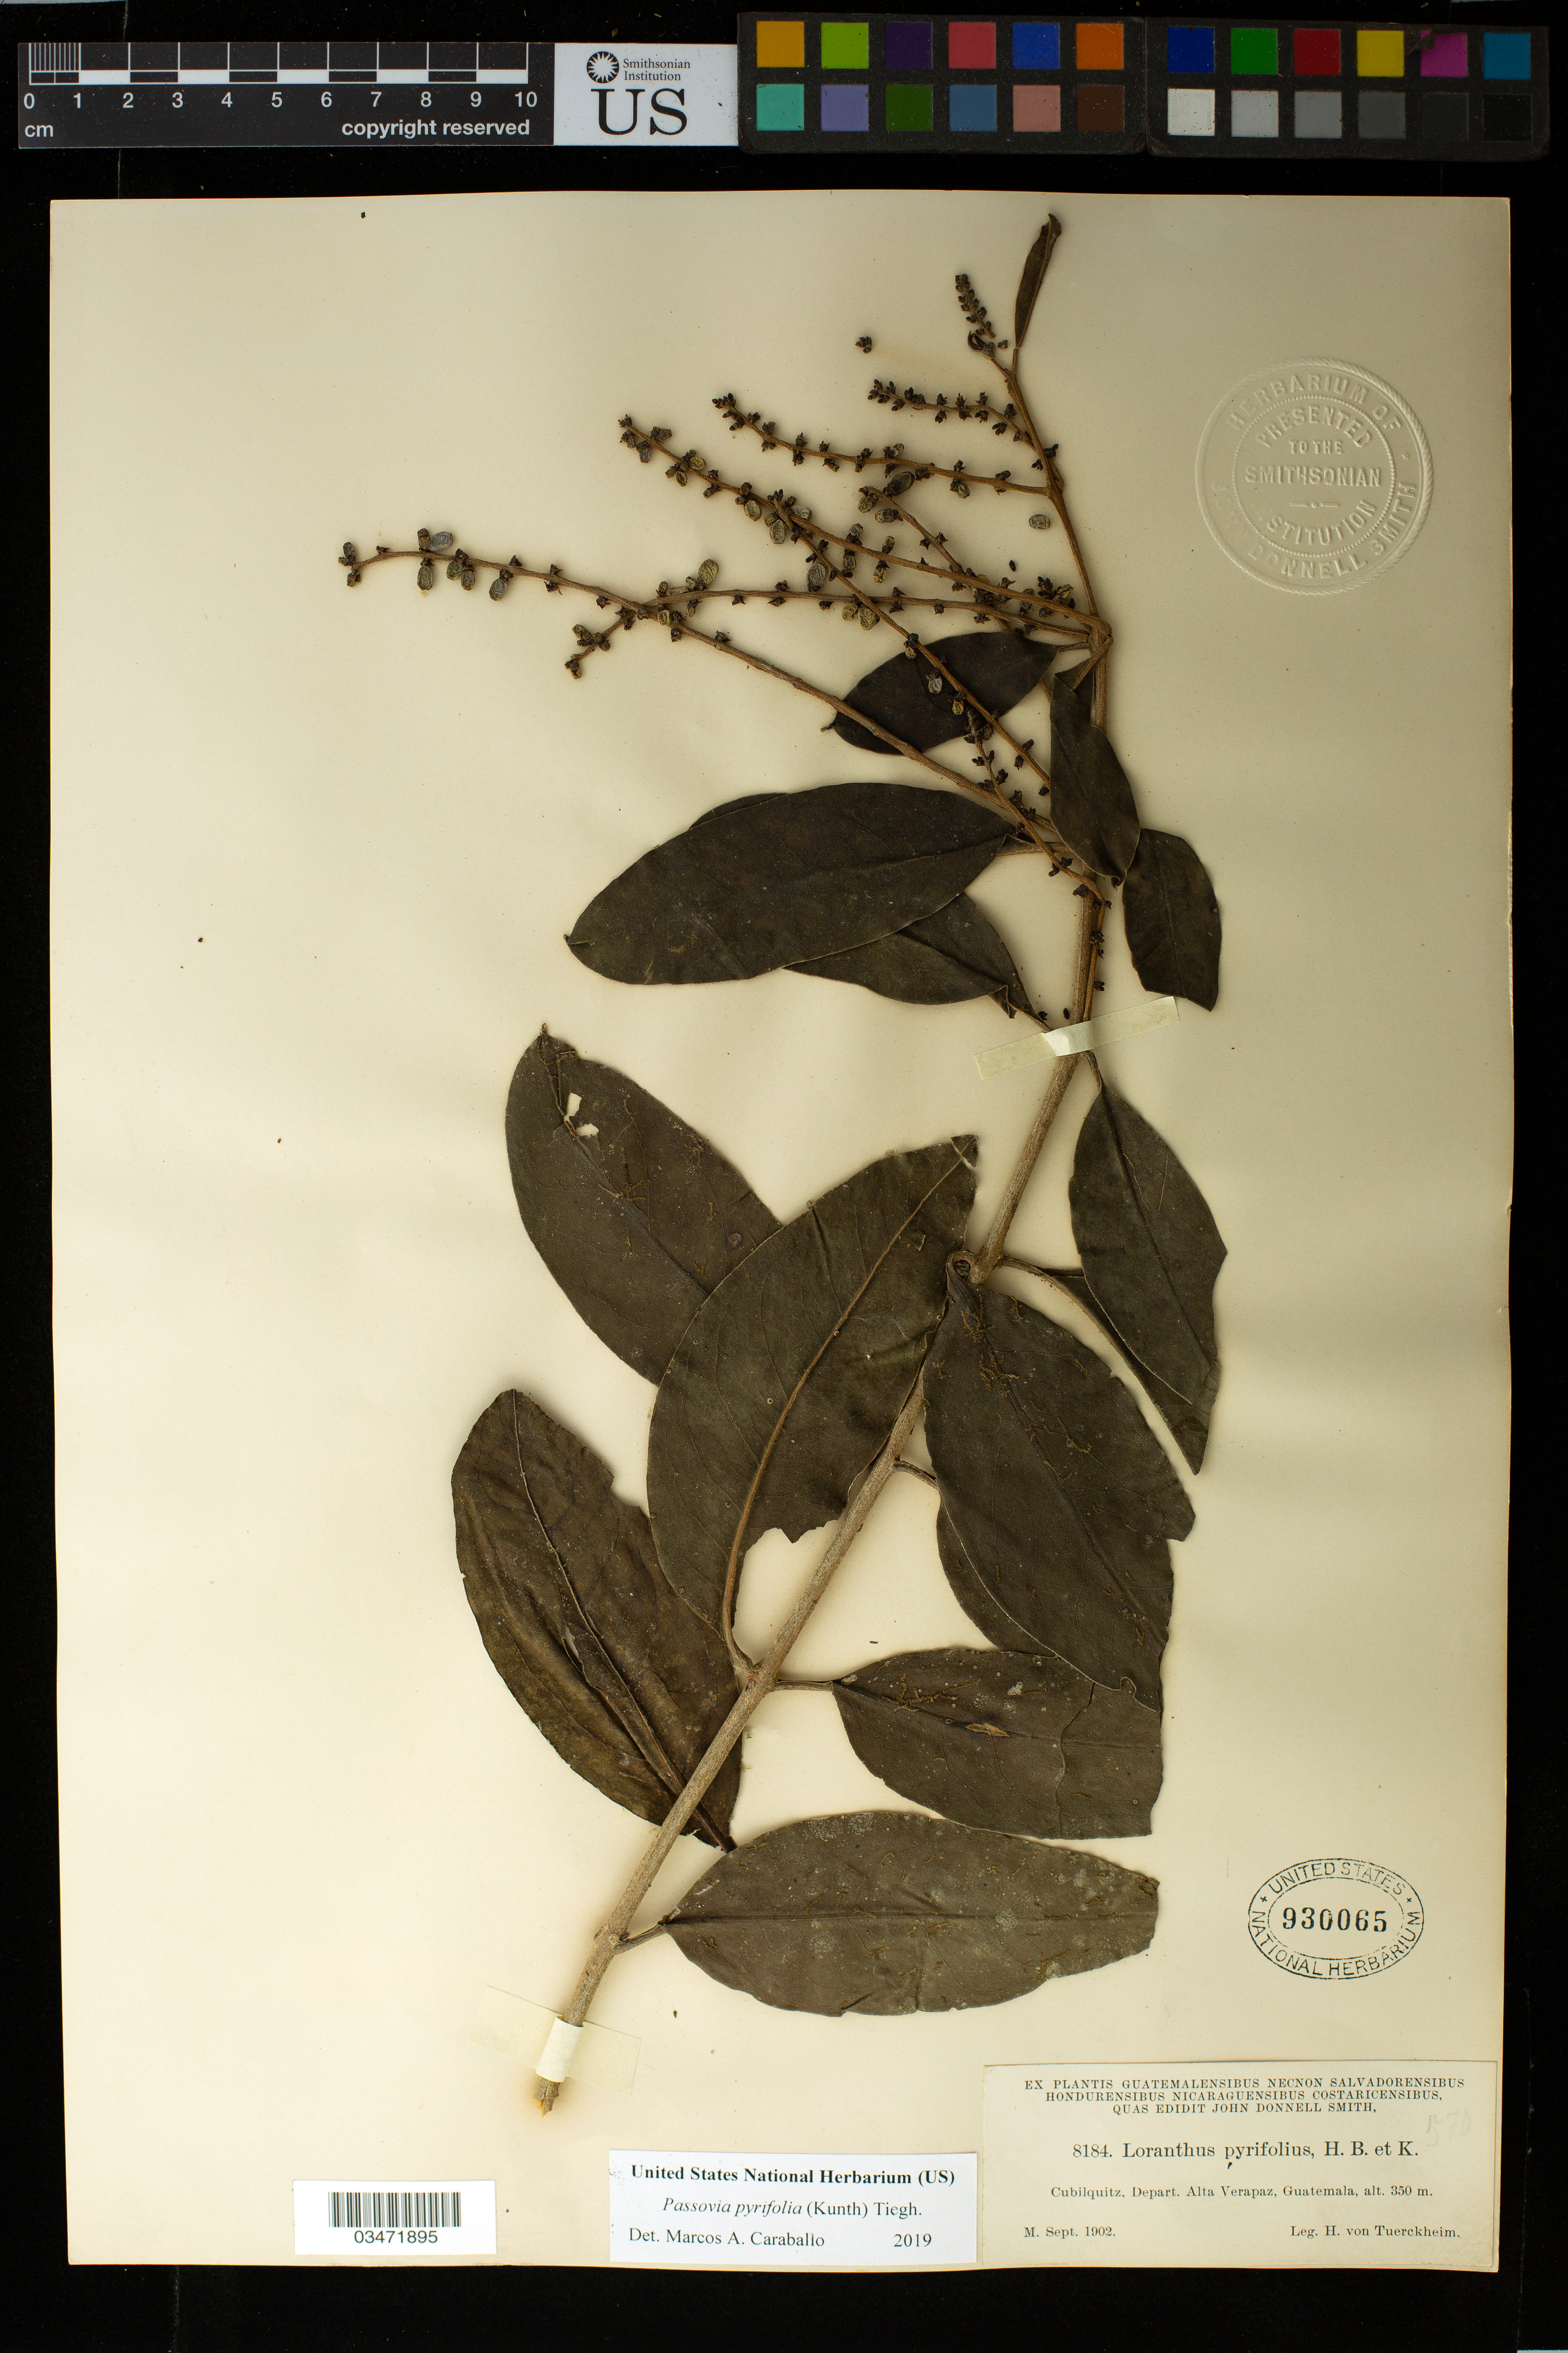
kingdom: Plantae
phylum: Tracheophyta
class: Magnoliopsida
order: Santalales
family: Loranthaceae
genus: Passovia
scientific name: Passovia pyrifolia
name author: (Kunth) Tiegh.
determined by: Caraballo-Ortiz, Marcos A., (MISS), University of Mississippi (UNITED STATES)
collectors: H. von Türckheim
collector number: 8184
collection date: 1902-09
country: Guatemala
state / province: Alta Verapaz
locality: Cubilquitz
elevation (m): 350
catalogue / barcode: US 930065